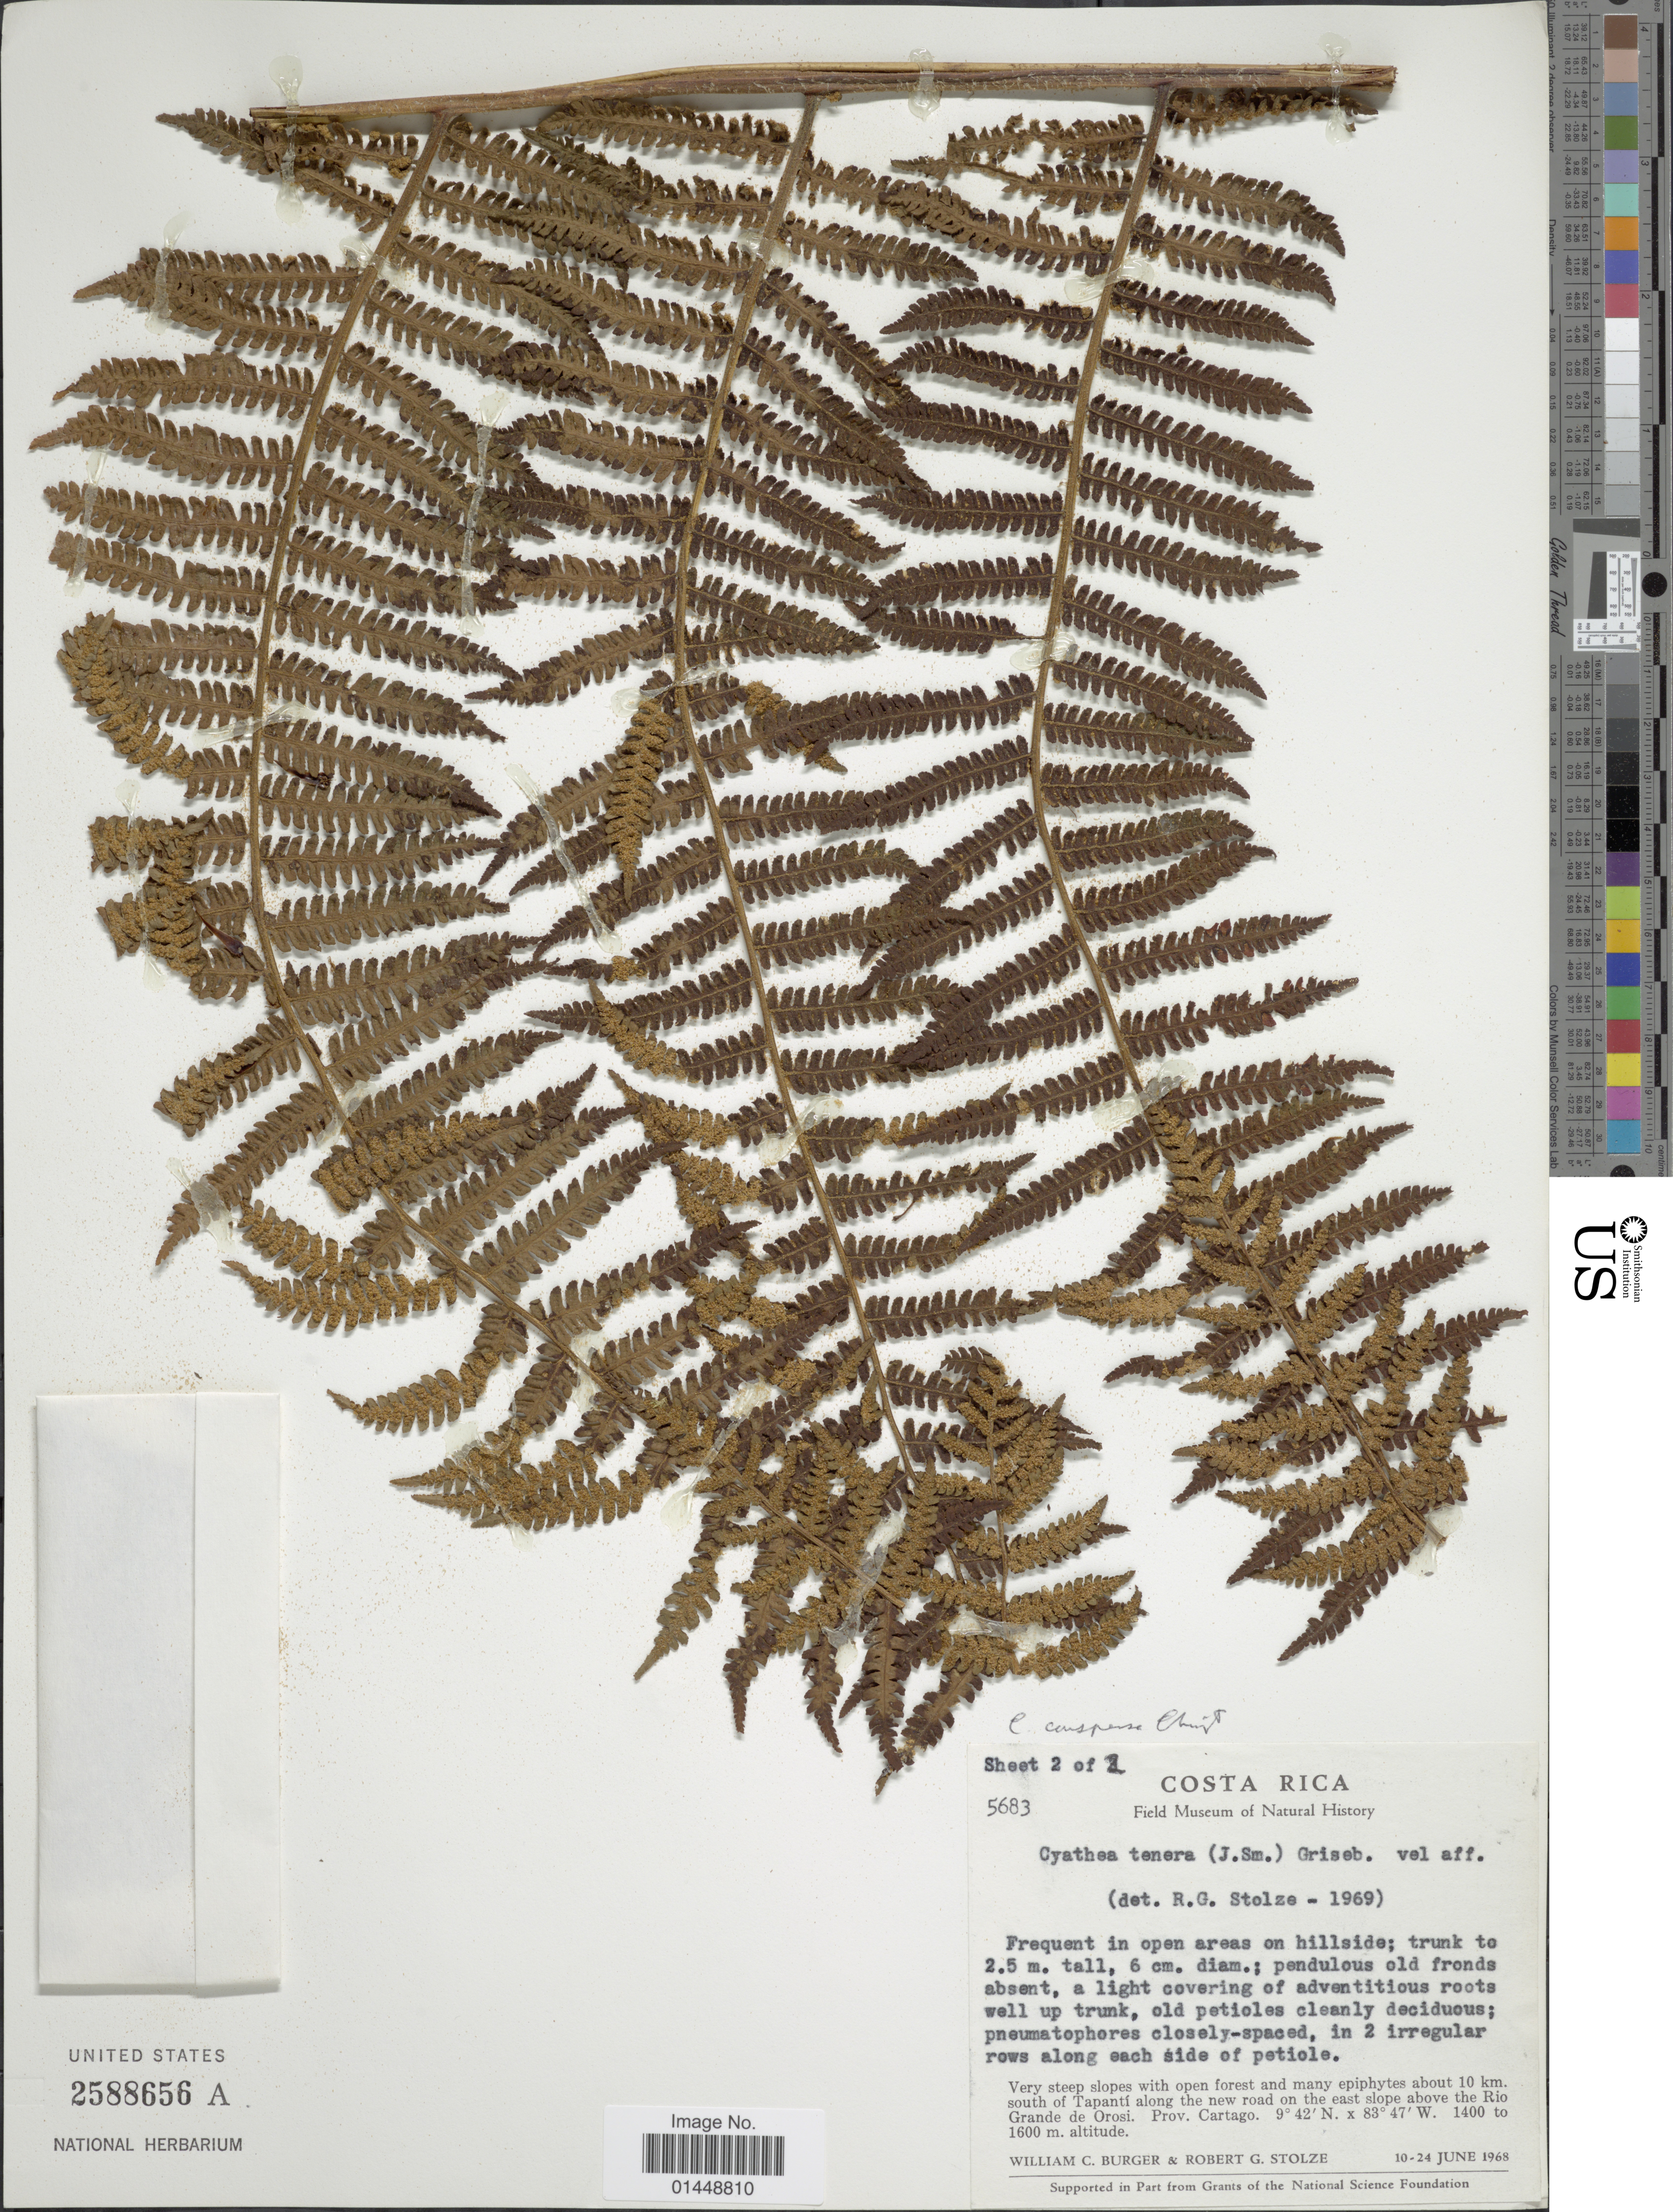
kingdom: Plantae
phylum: Tracheophyta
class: Polypodiopsida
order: Cyatheales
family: Cyatheaceae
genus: Cyathea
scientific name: Cyathea fulva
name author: (M. Martens & Galeotti) Fée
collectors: W. Burger & R. G. Stolze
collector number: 5683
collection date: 1968-06-10/1968-06-24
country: Costa Rica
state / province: Cartago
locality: Very steep slopes with open forest and many epiphytes about 10 km. south of Tapantí along the new road on the east slope above the Rio Grande de Orosi. Prov. Cartago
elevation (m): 1400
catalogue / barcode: US 2588656A